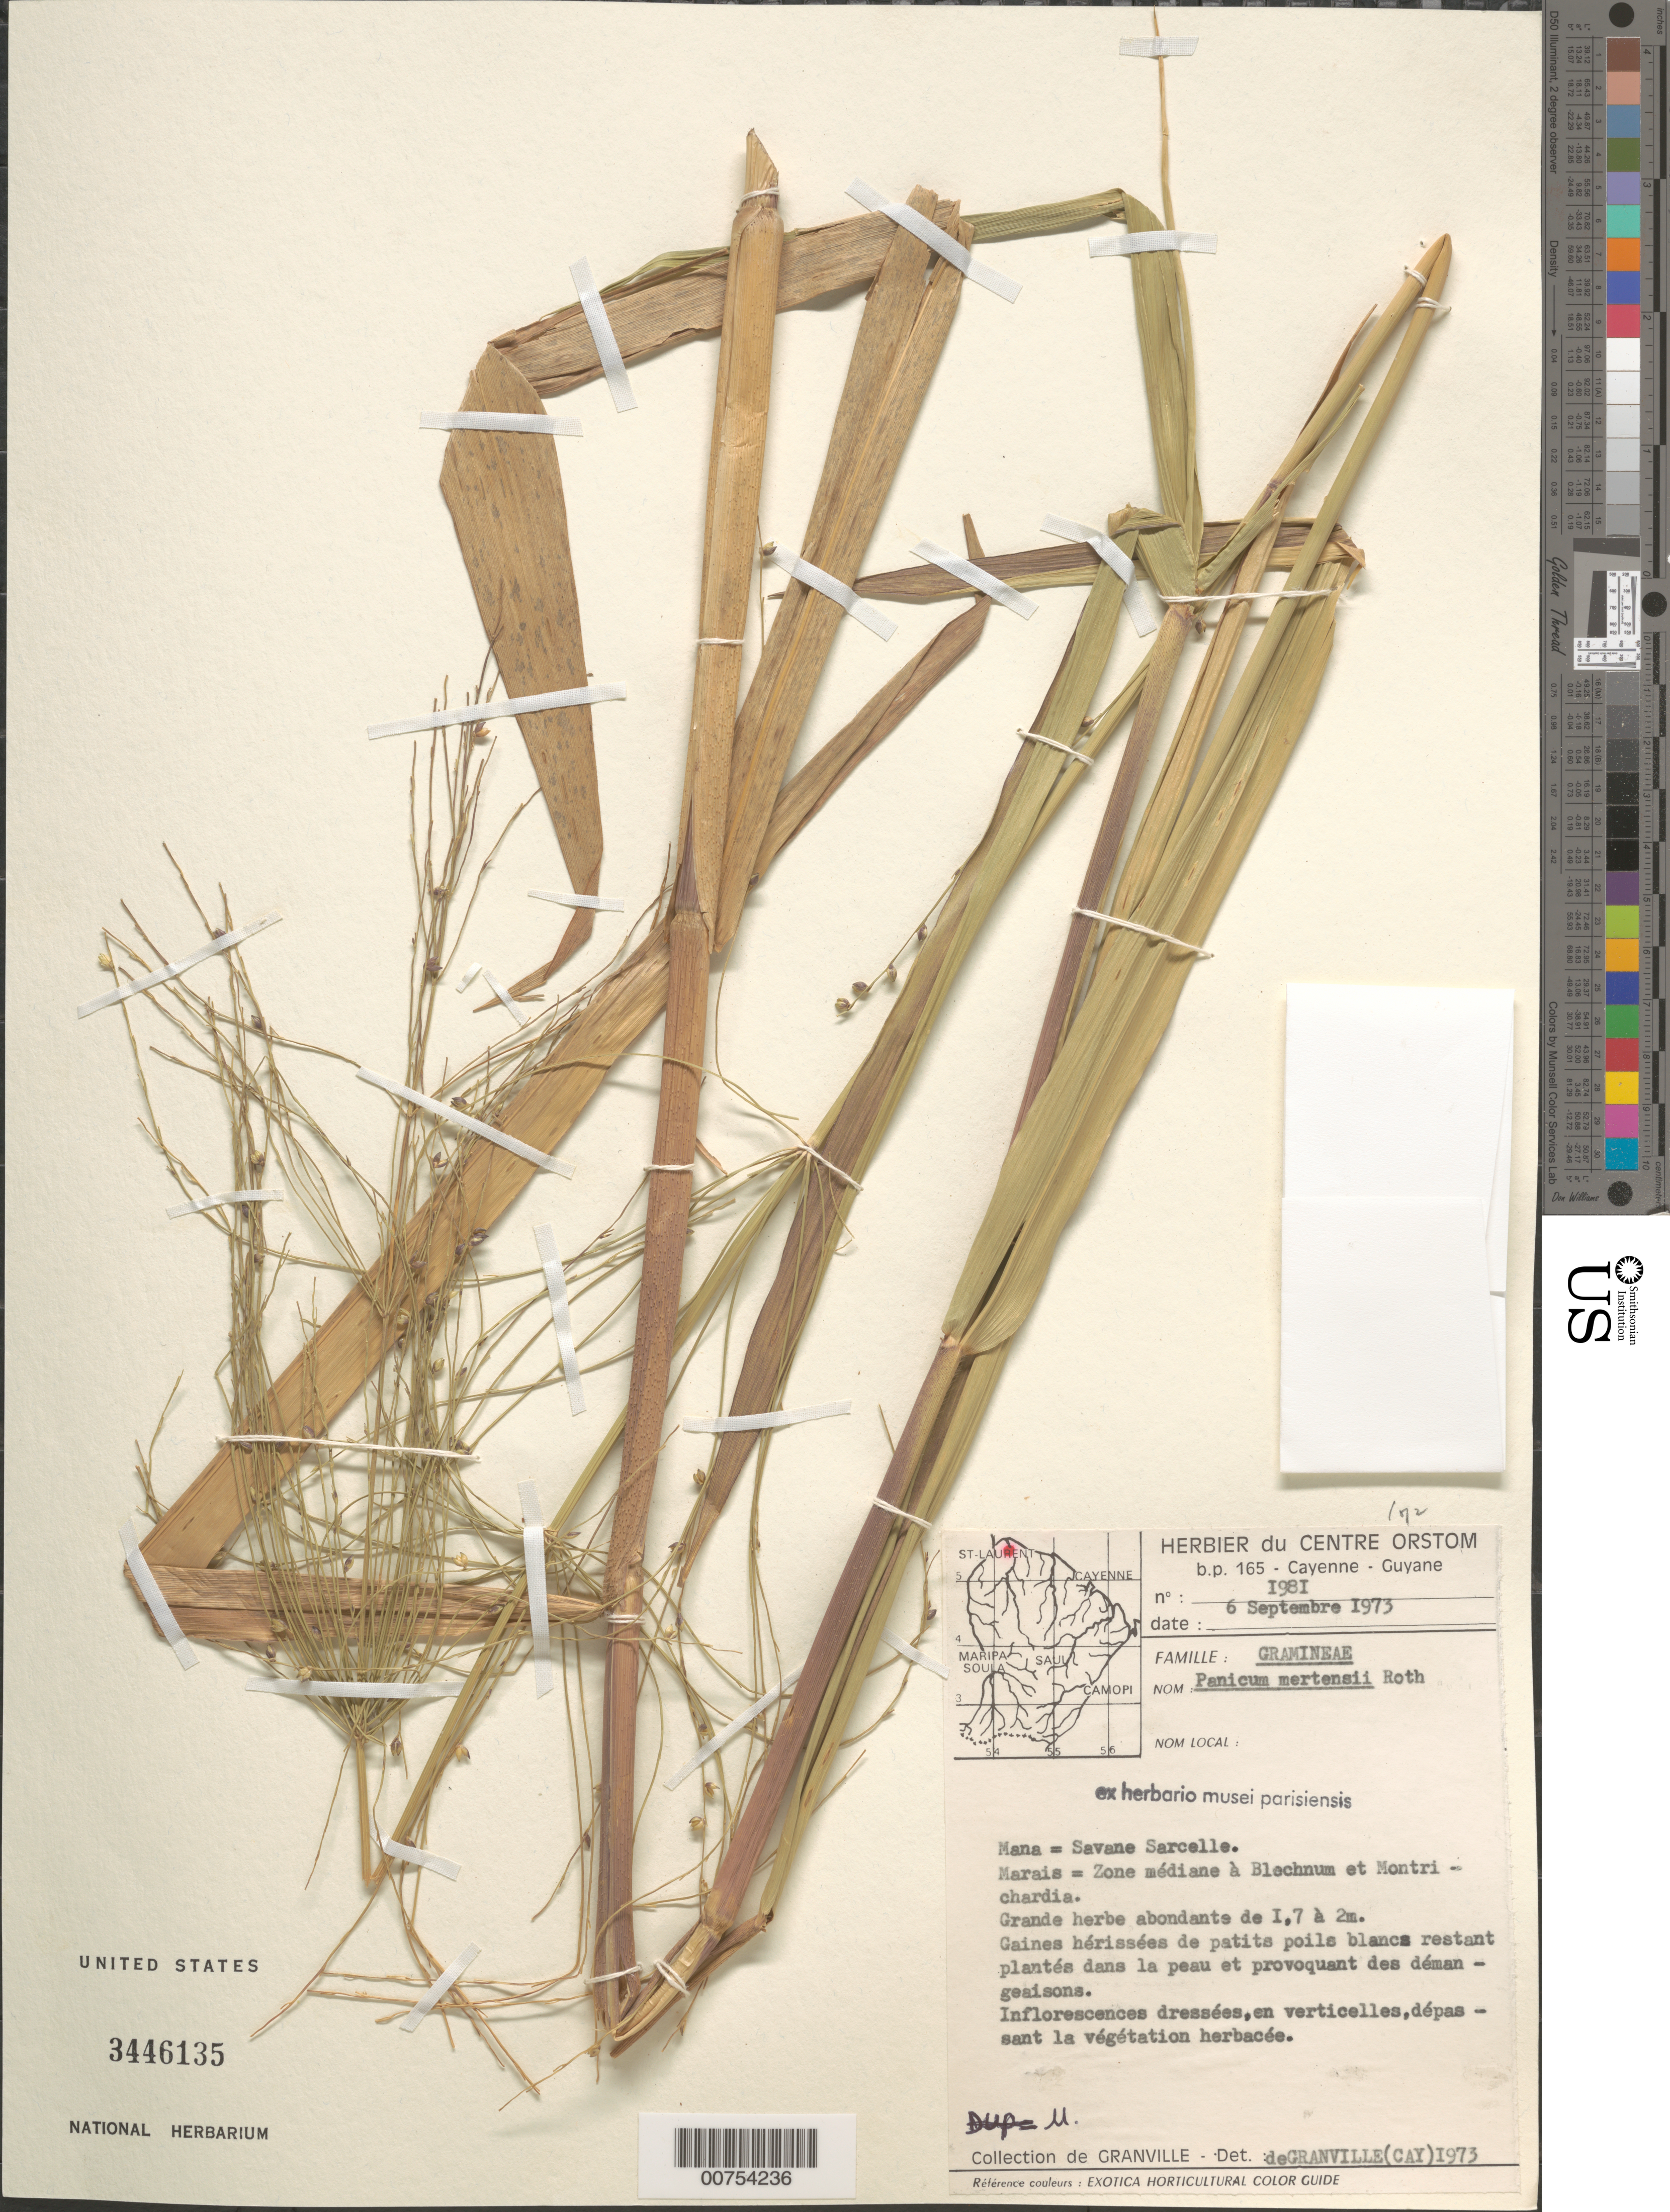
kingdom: Plantae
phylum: Tracheophyta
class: Liliopsida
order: Poales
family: Poaceae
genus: Panicum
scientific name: Panicum mertensii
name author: Roth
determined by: Granville, J. J. de, (CAY), Institut de Recherche pour le Developpement (IRD) (FRENCH GUIANA)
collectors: J.-J. de Granville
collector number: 1981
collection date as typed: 6-Sep-73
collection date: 1973-09-06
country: French Guiana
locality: Mana, Savane Sarcelle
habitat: Marsh, with Blechnum and Montrichardia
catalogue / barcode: US 3446135